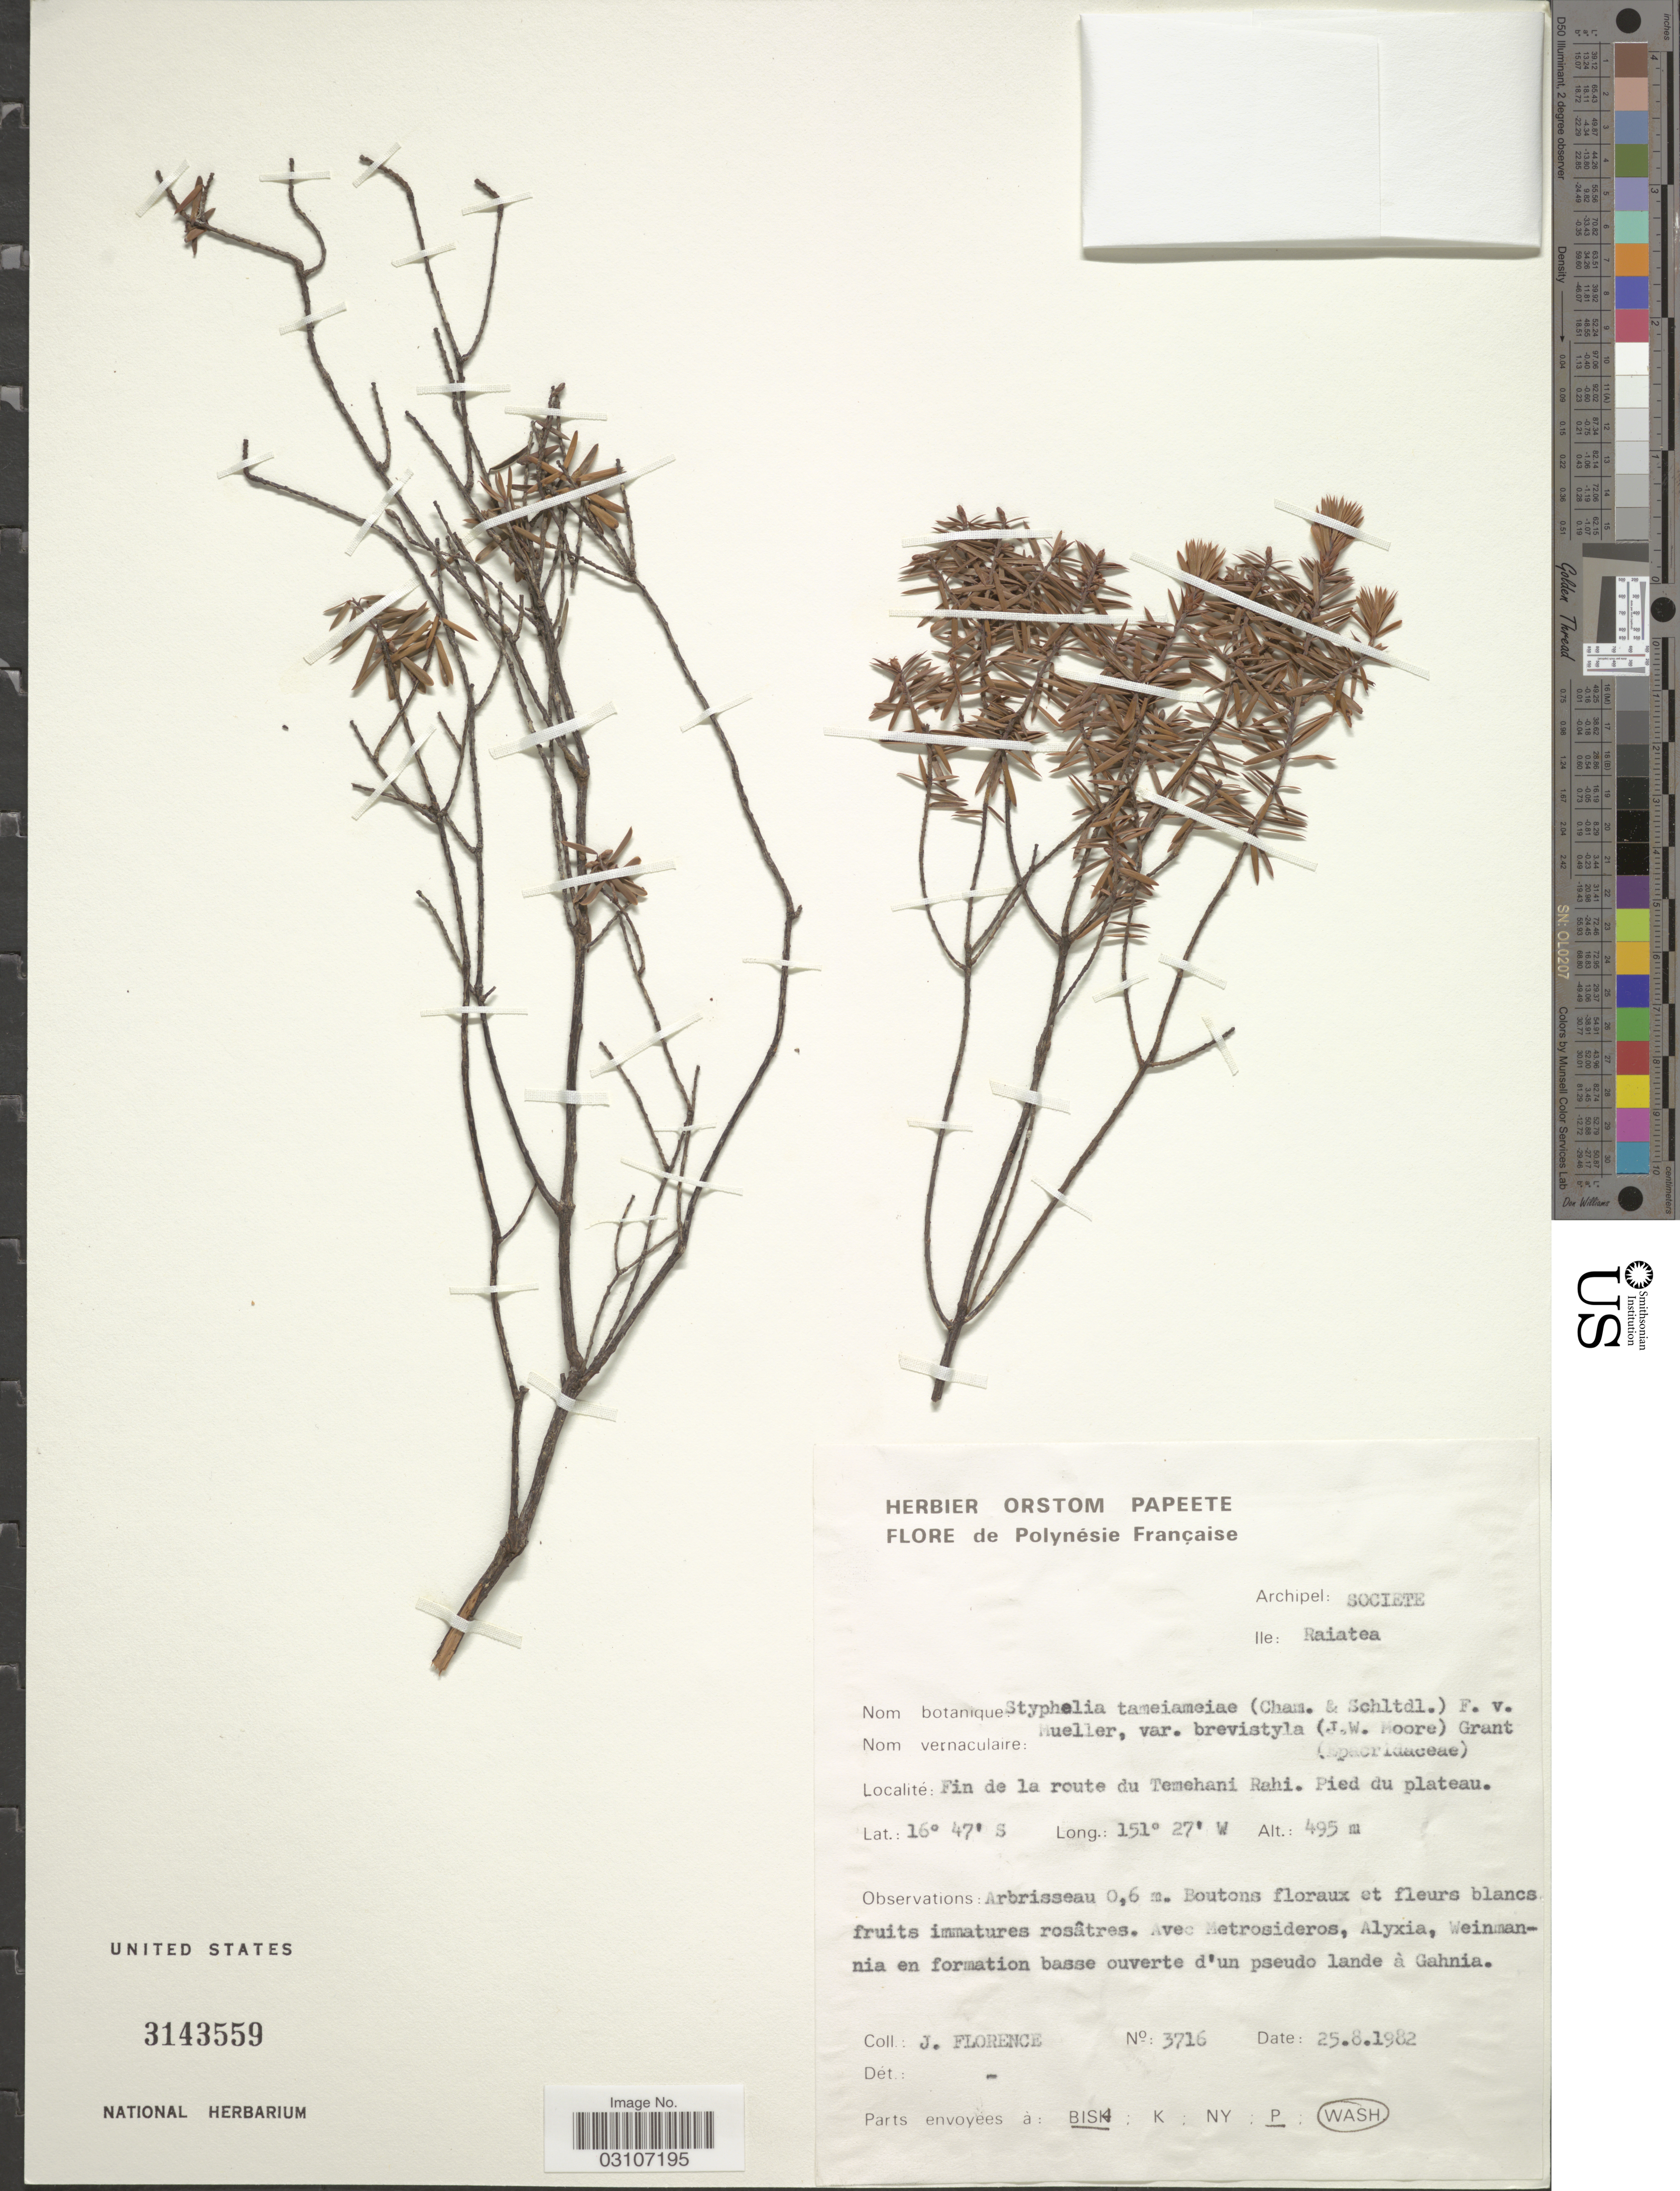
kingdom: Plantae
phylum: Tracheophyta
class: Magnoliopsida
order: Ericales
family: Ericaceae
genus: Cyathodes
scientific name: Cyathodes tameiameiae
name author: Cham. & Schltdl.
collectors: J. Florence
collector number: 3716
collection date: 1982-08-25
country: French Polynesia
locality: Polynésie Française. Fin de la route du Temehani Rahi. Pied du plateau. Archipel: Societe. Ile: Raiatea.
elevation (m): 495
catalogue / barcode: US 3143559